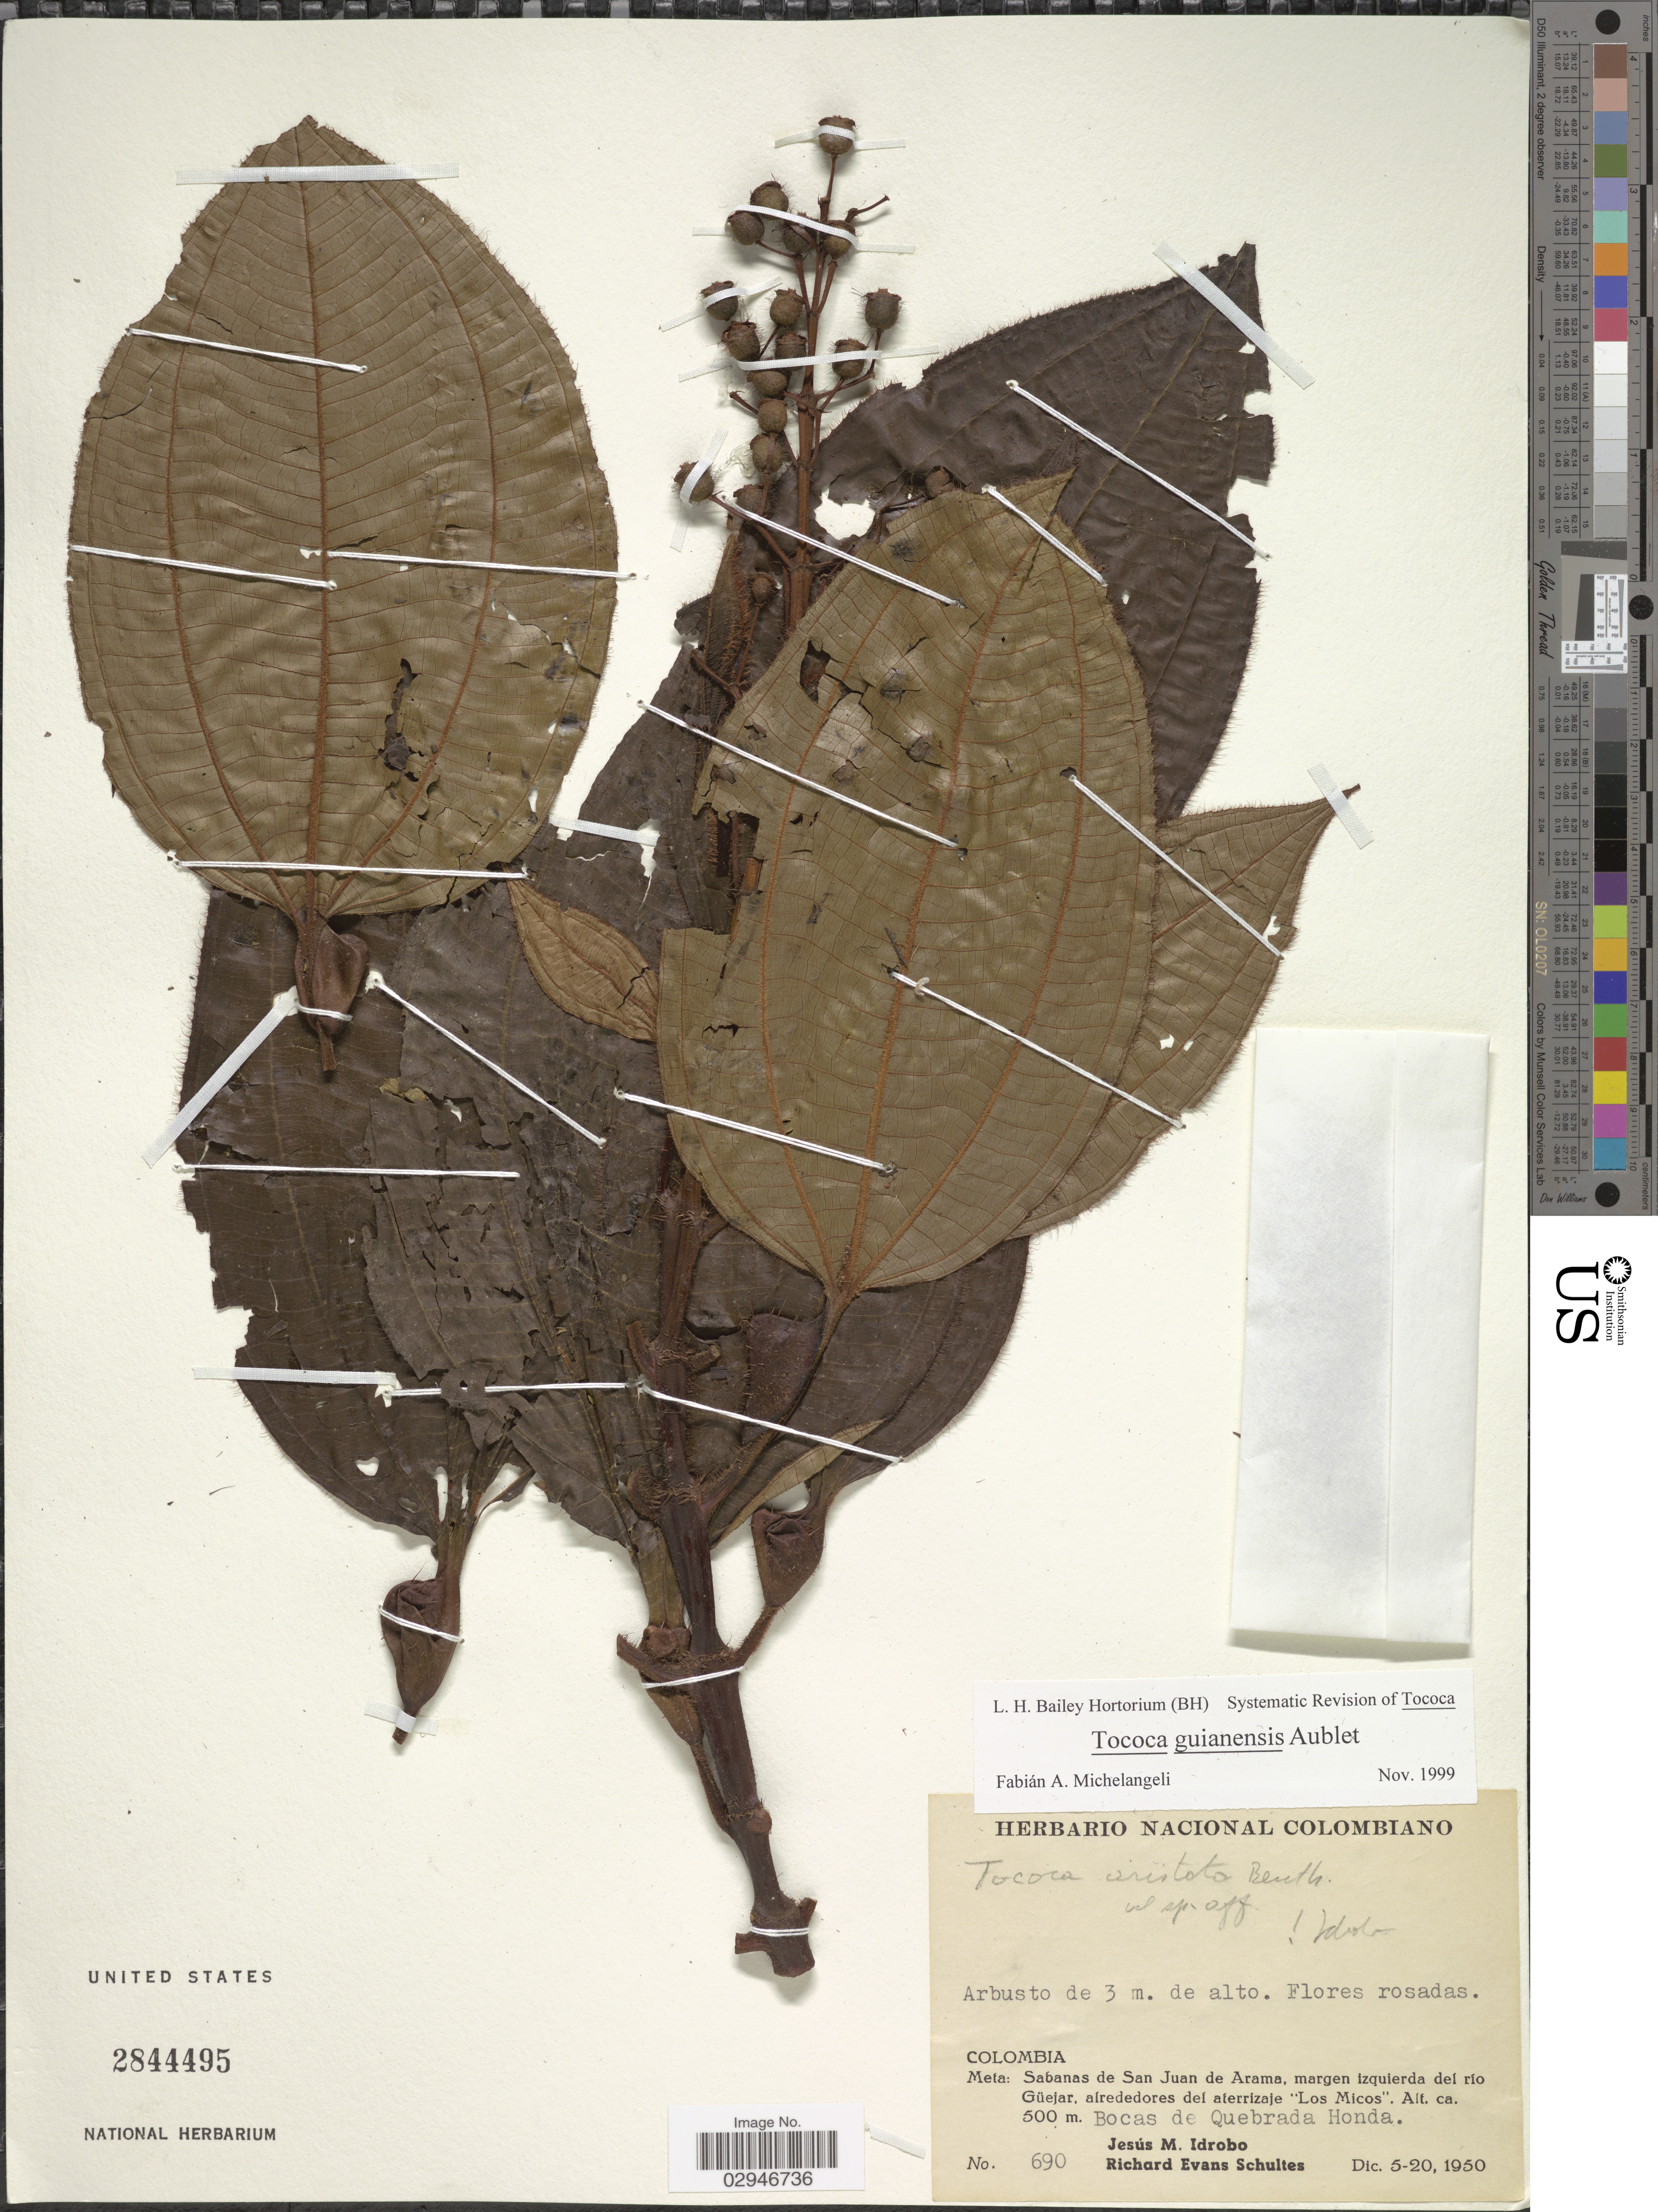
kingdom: Plantae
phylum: Tracheophyta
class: Magnoliopsida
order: Myrtales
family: Melastomataceae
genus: Tococa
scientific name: Tococa guianensis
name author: Aubl.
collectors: J. M. Idrobo & R. E. Schultes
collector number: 690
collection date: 1950-12-05/1950-12-20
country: Colombia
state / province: Meta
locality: Sabanas de San Juan de Arama, margen izquierda del río Güejar, alrededores del alerrizaje "Los Micos". Bocas de Quebrada Honda.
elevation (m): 500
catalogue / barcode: US 2844495